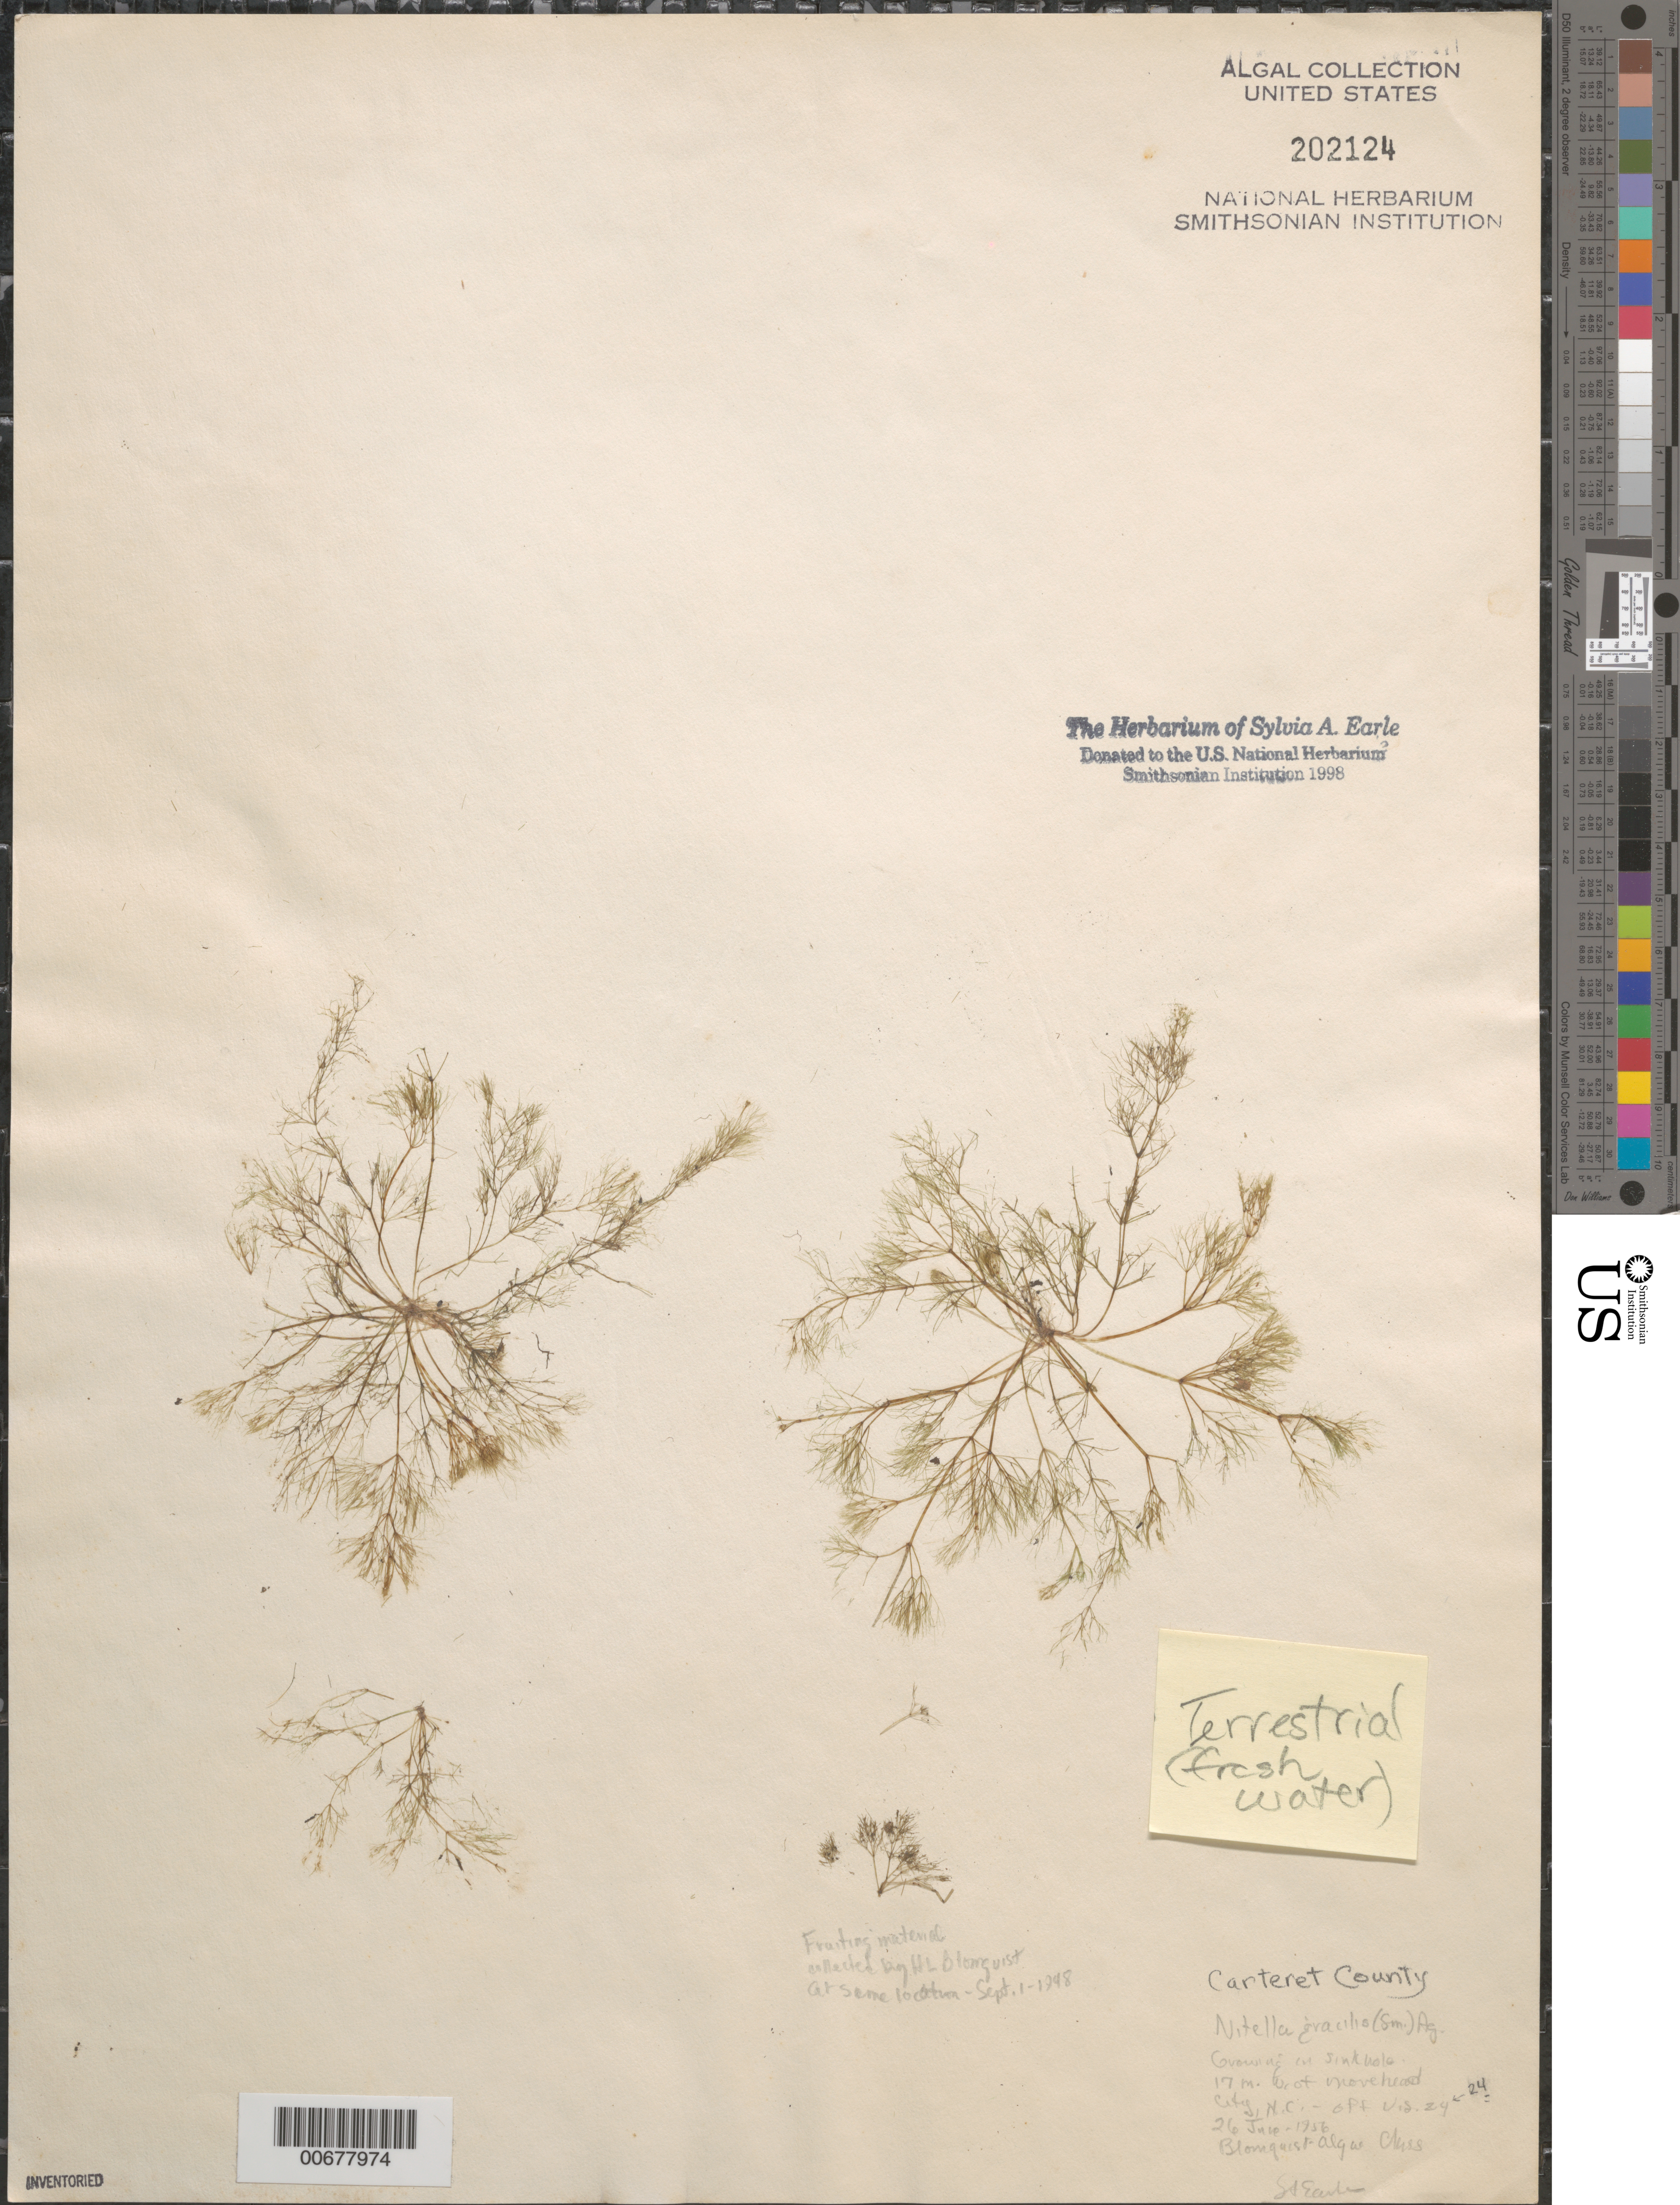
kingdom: Plantae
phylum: Charophyta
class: Charophyceae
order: Charales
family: Characeae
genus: Nitella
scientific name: Nitella gracilis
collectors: H. Blomquist, Algae Class & S. A. Earle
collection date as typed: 26 Jun 1956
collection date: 1956-06-26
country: United States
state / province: North Carolina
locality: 17 miles west of Morehead City, off US Route 24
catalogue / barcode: US 202124